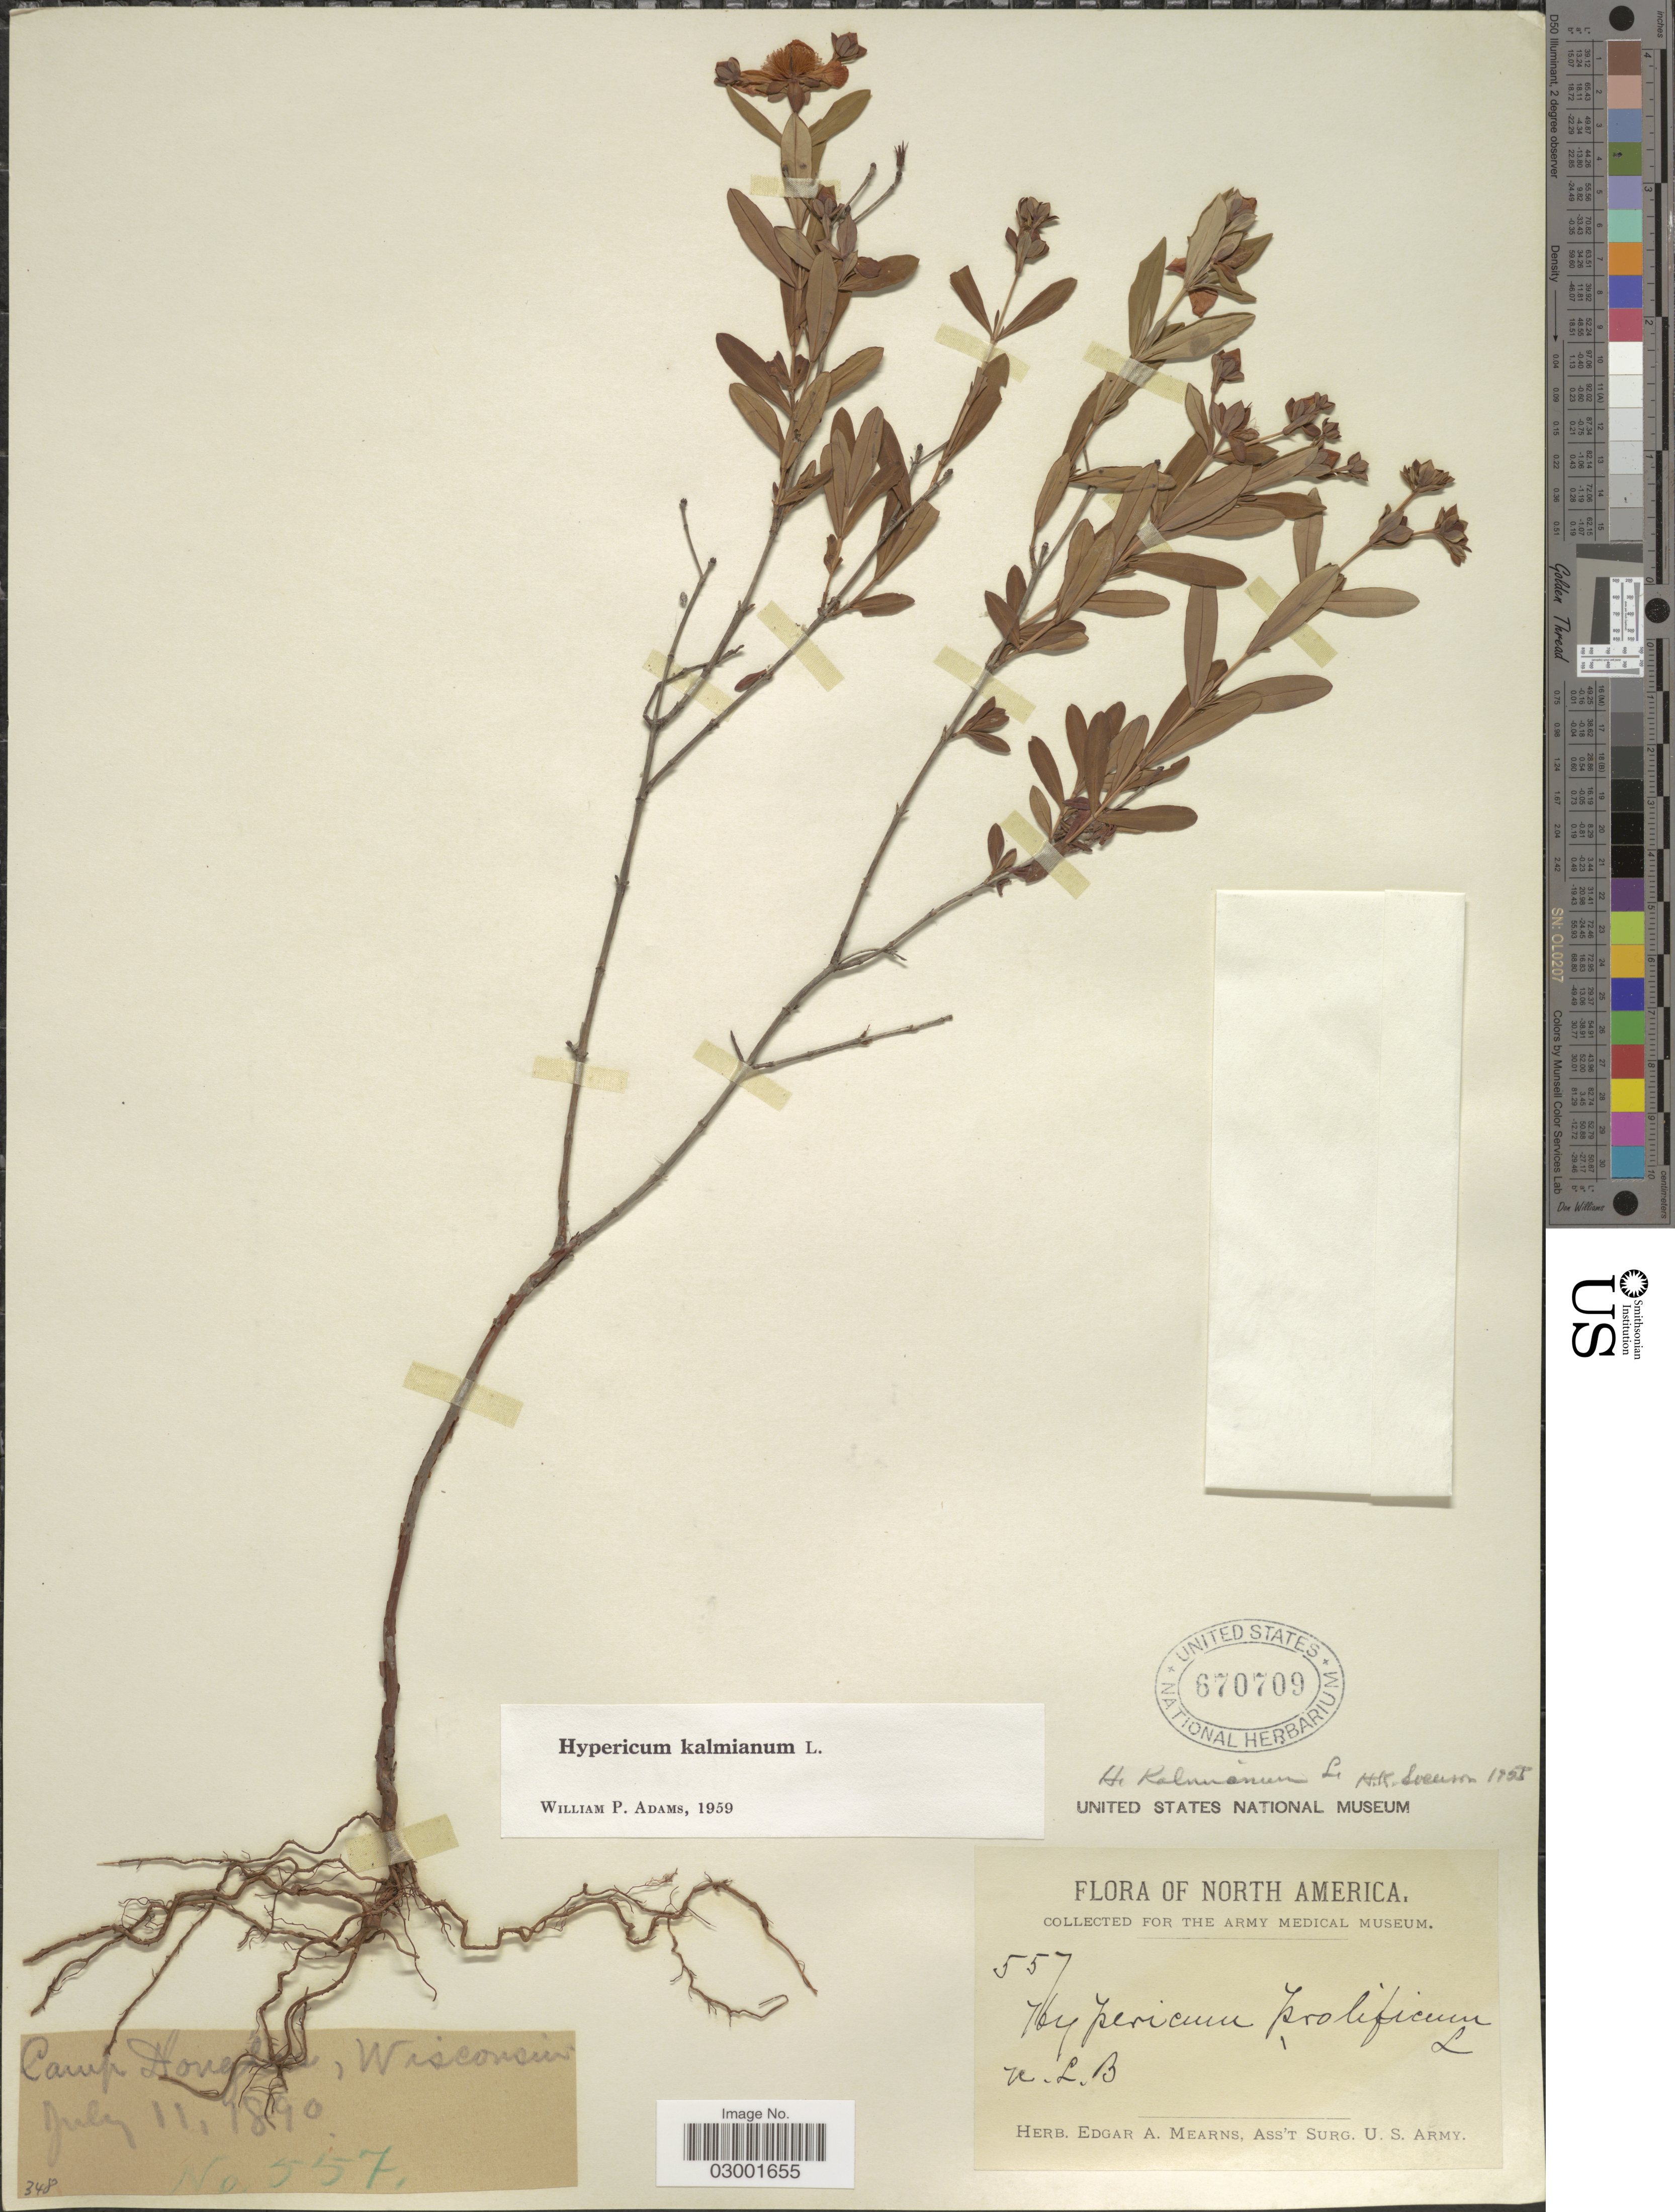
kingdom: Plantae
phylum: Tracheophyta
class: Magnoliopsida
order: Malpighiales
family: Hypericaceae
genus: Hypericum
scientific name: Hypericum kalmianum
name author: L.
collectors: E. A. Mearns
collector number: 557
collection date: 1890-07-11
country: United States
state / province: Wisconsin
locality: Camp Douglas, Wisconsin.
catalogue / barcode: US 670709